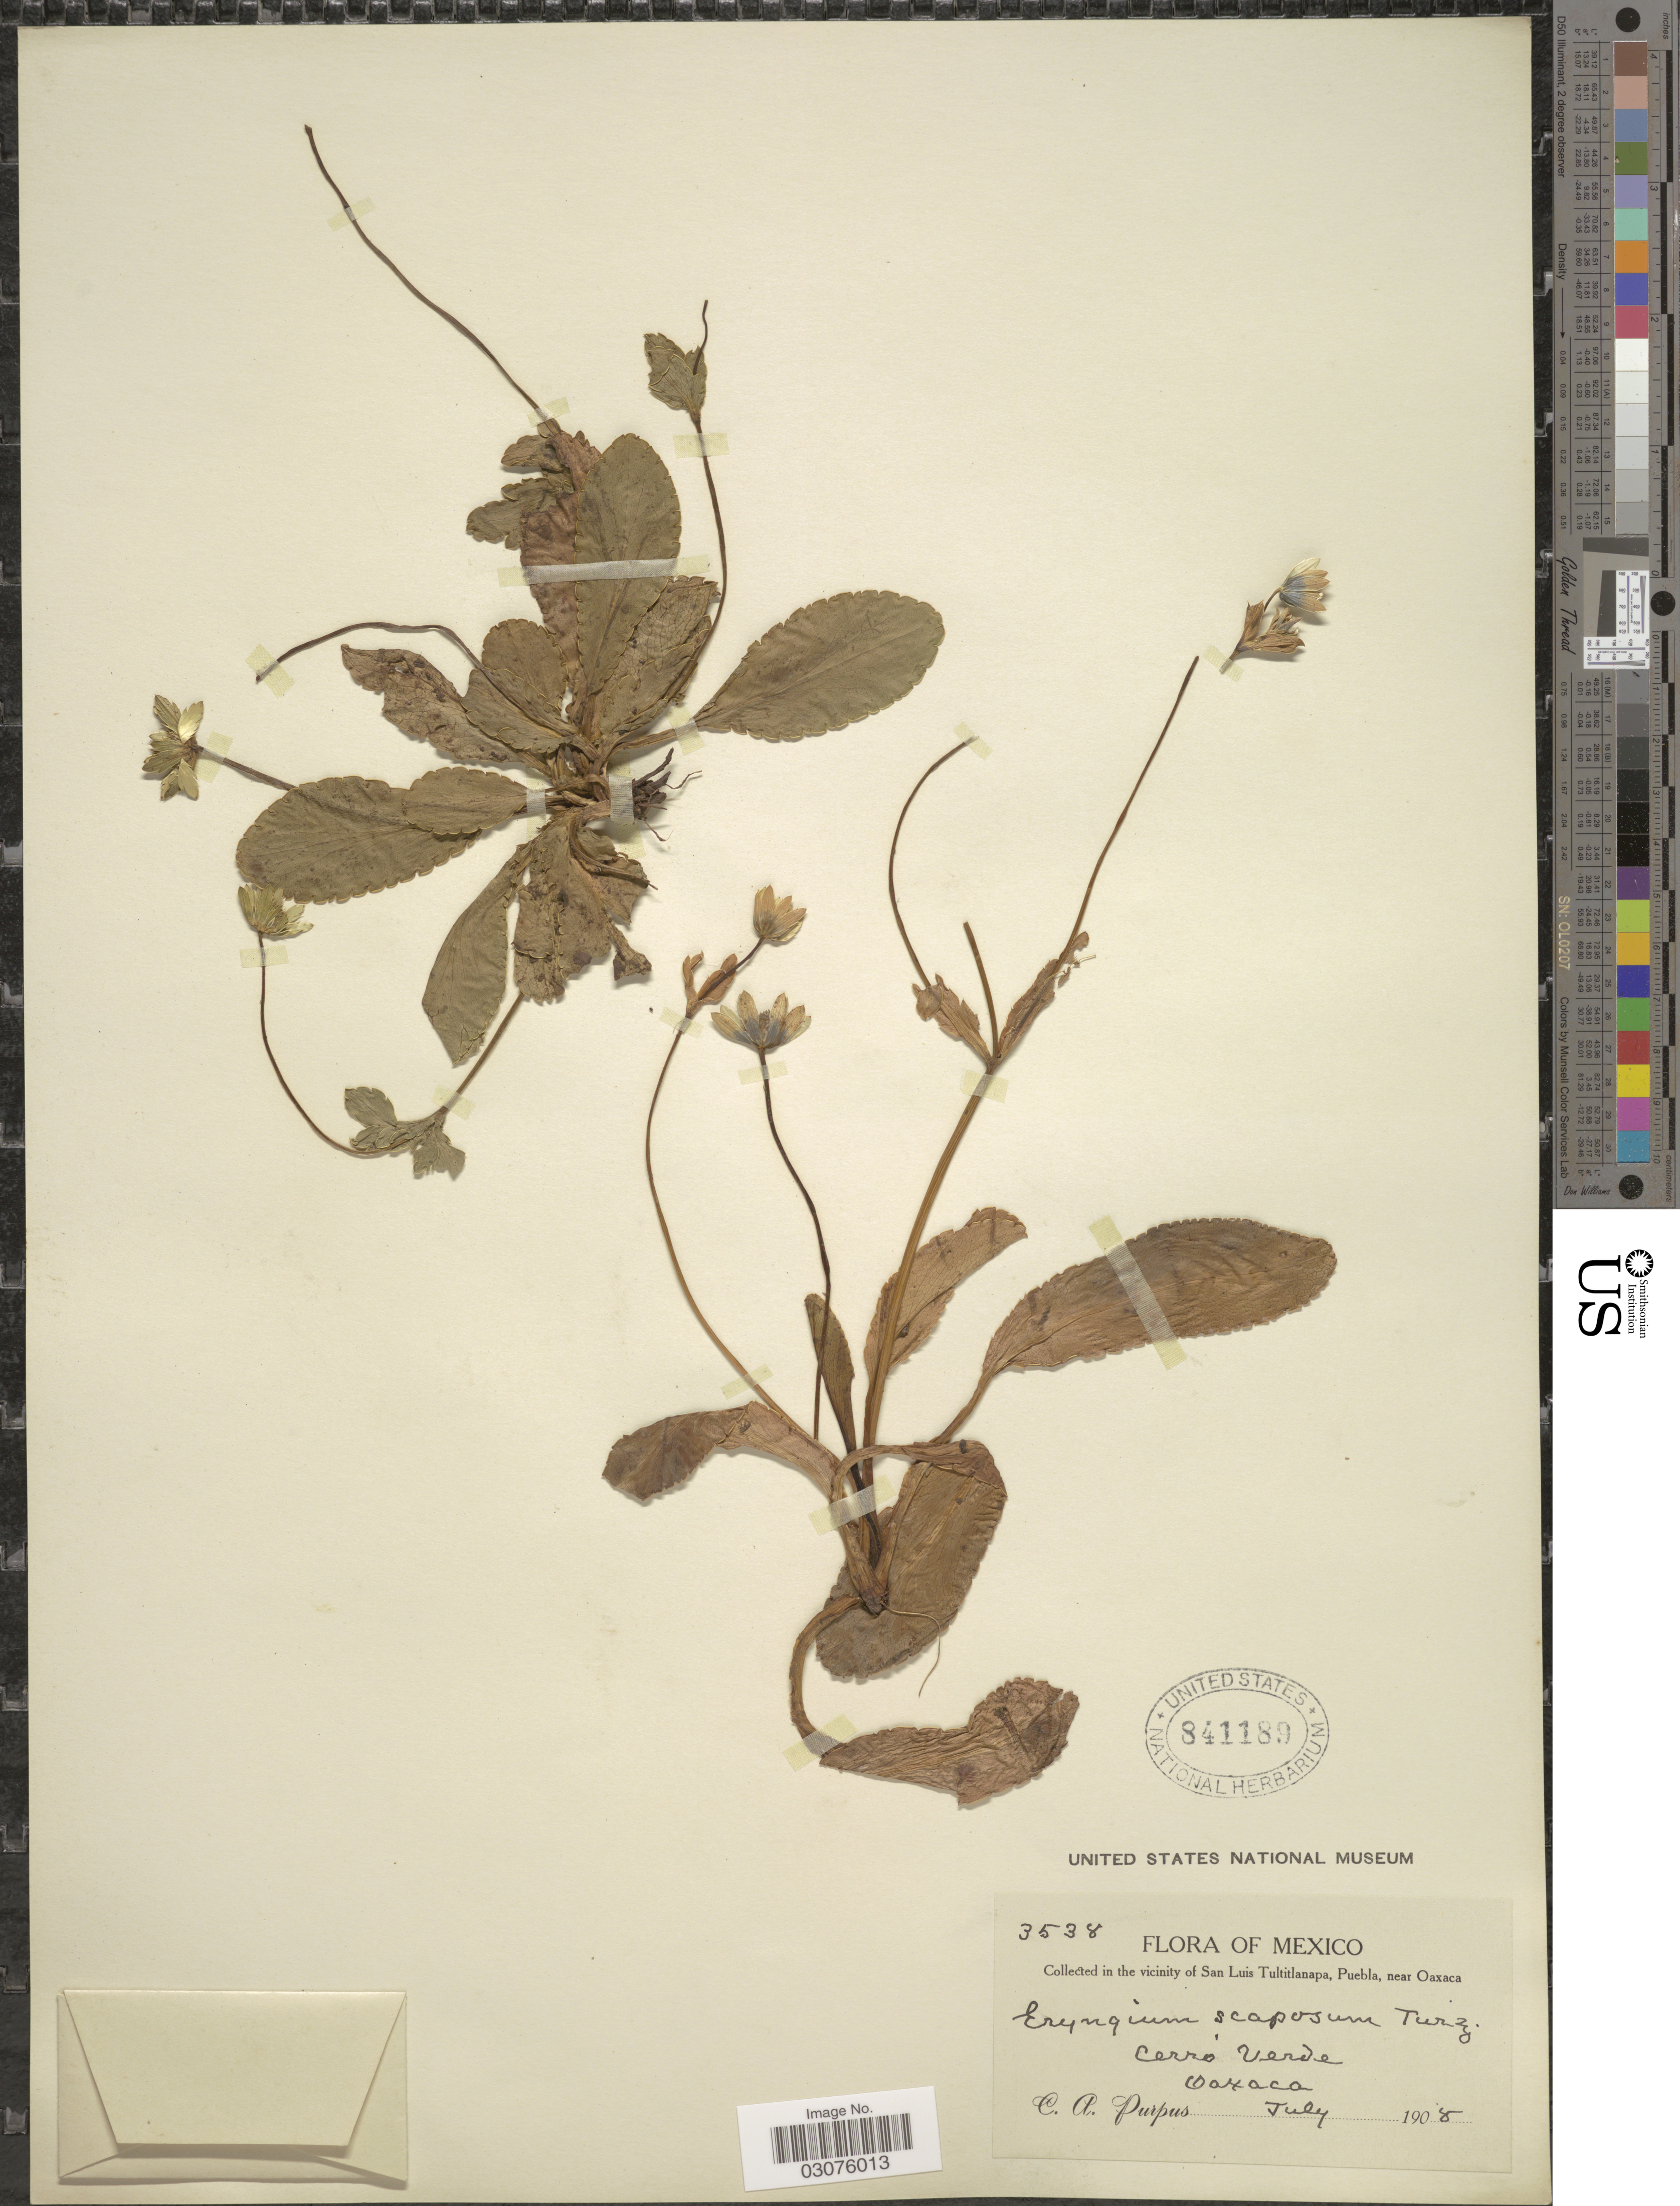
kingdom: Plantae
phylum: Tracheophyta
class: Magnoliopsida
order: Apiales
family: Apiaceae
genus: Eryngium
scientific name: Eryngium scaposum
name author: Turcz.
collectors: C. A. Purpus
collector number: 3538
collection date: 1908-07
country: Mexico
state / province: Oaxaca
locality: Cerro Verde.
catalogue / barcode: US 841189